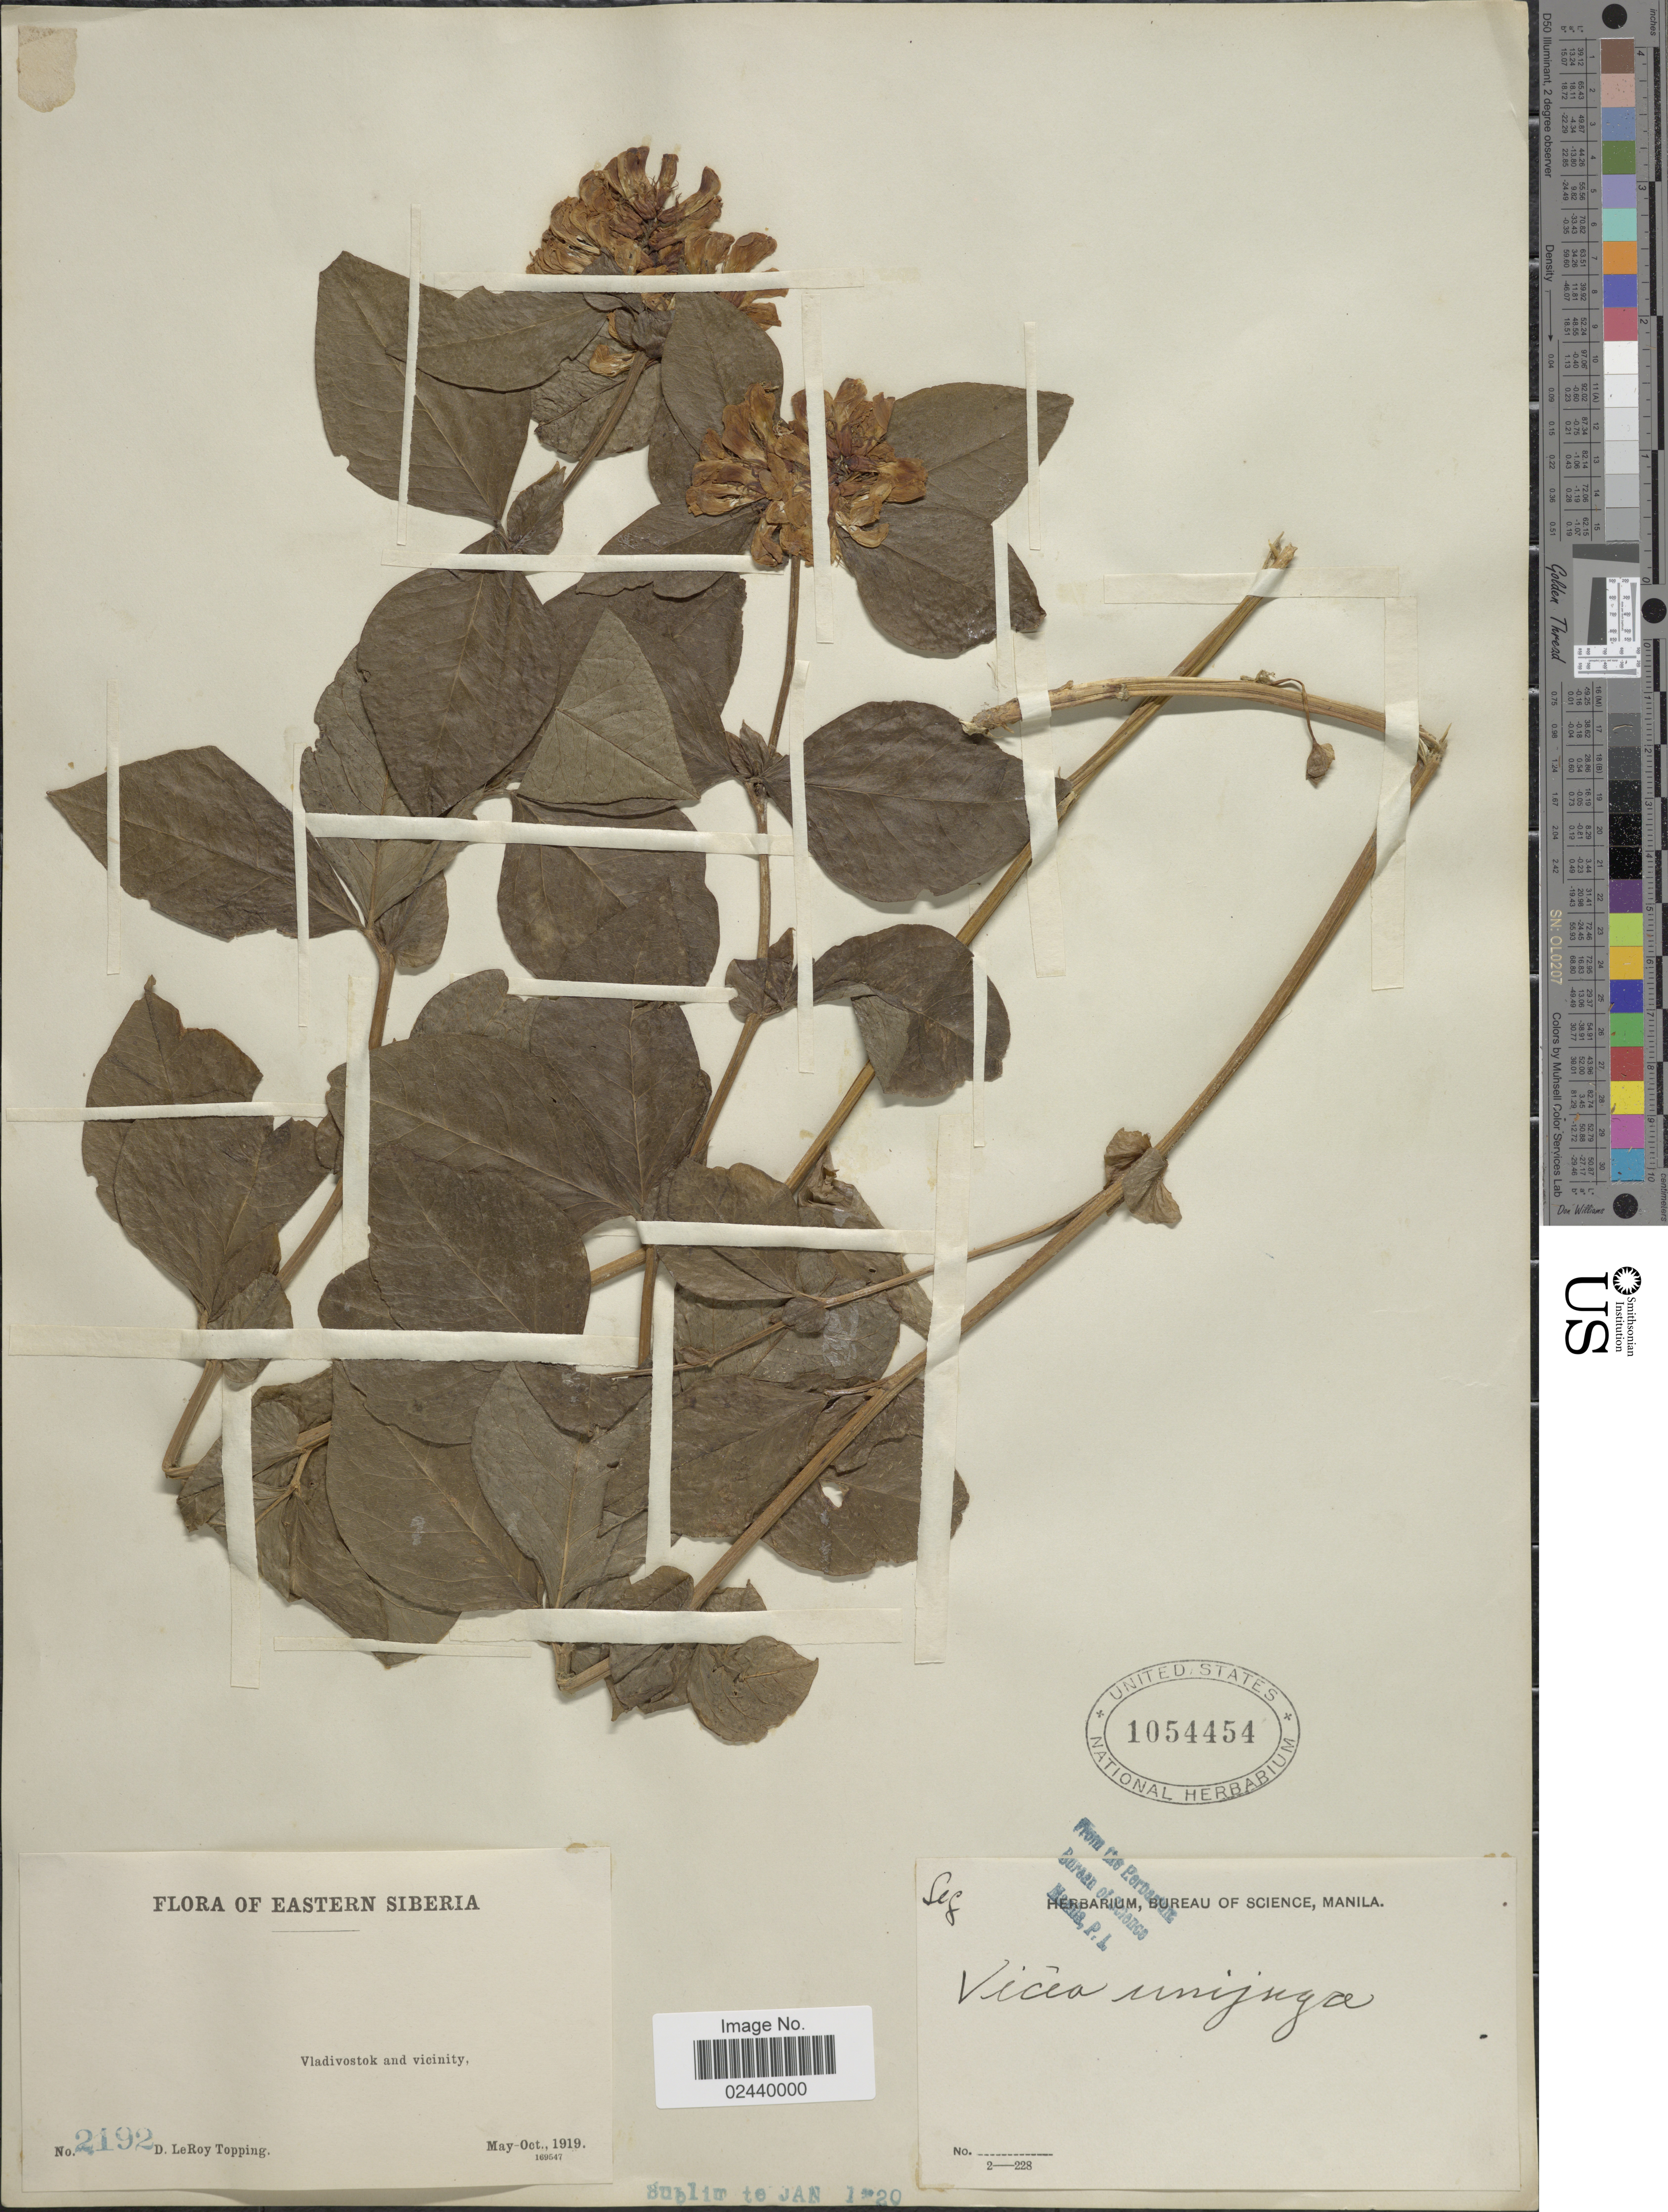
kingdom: Plantae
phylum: Tracheophyta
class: Magnoliopsida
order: Fabales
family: Fabaceae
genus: Vicia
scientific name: Vicia unijuga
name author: A. Braun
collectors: D. L. Topping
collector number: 2192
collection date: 1919-05/1919-10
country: Russian Federation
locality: Eastern Siberia, Vladivostok and vicinity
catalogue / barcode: US 1054454